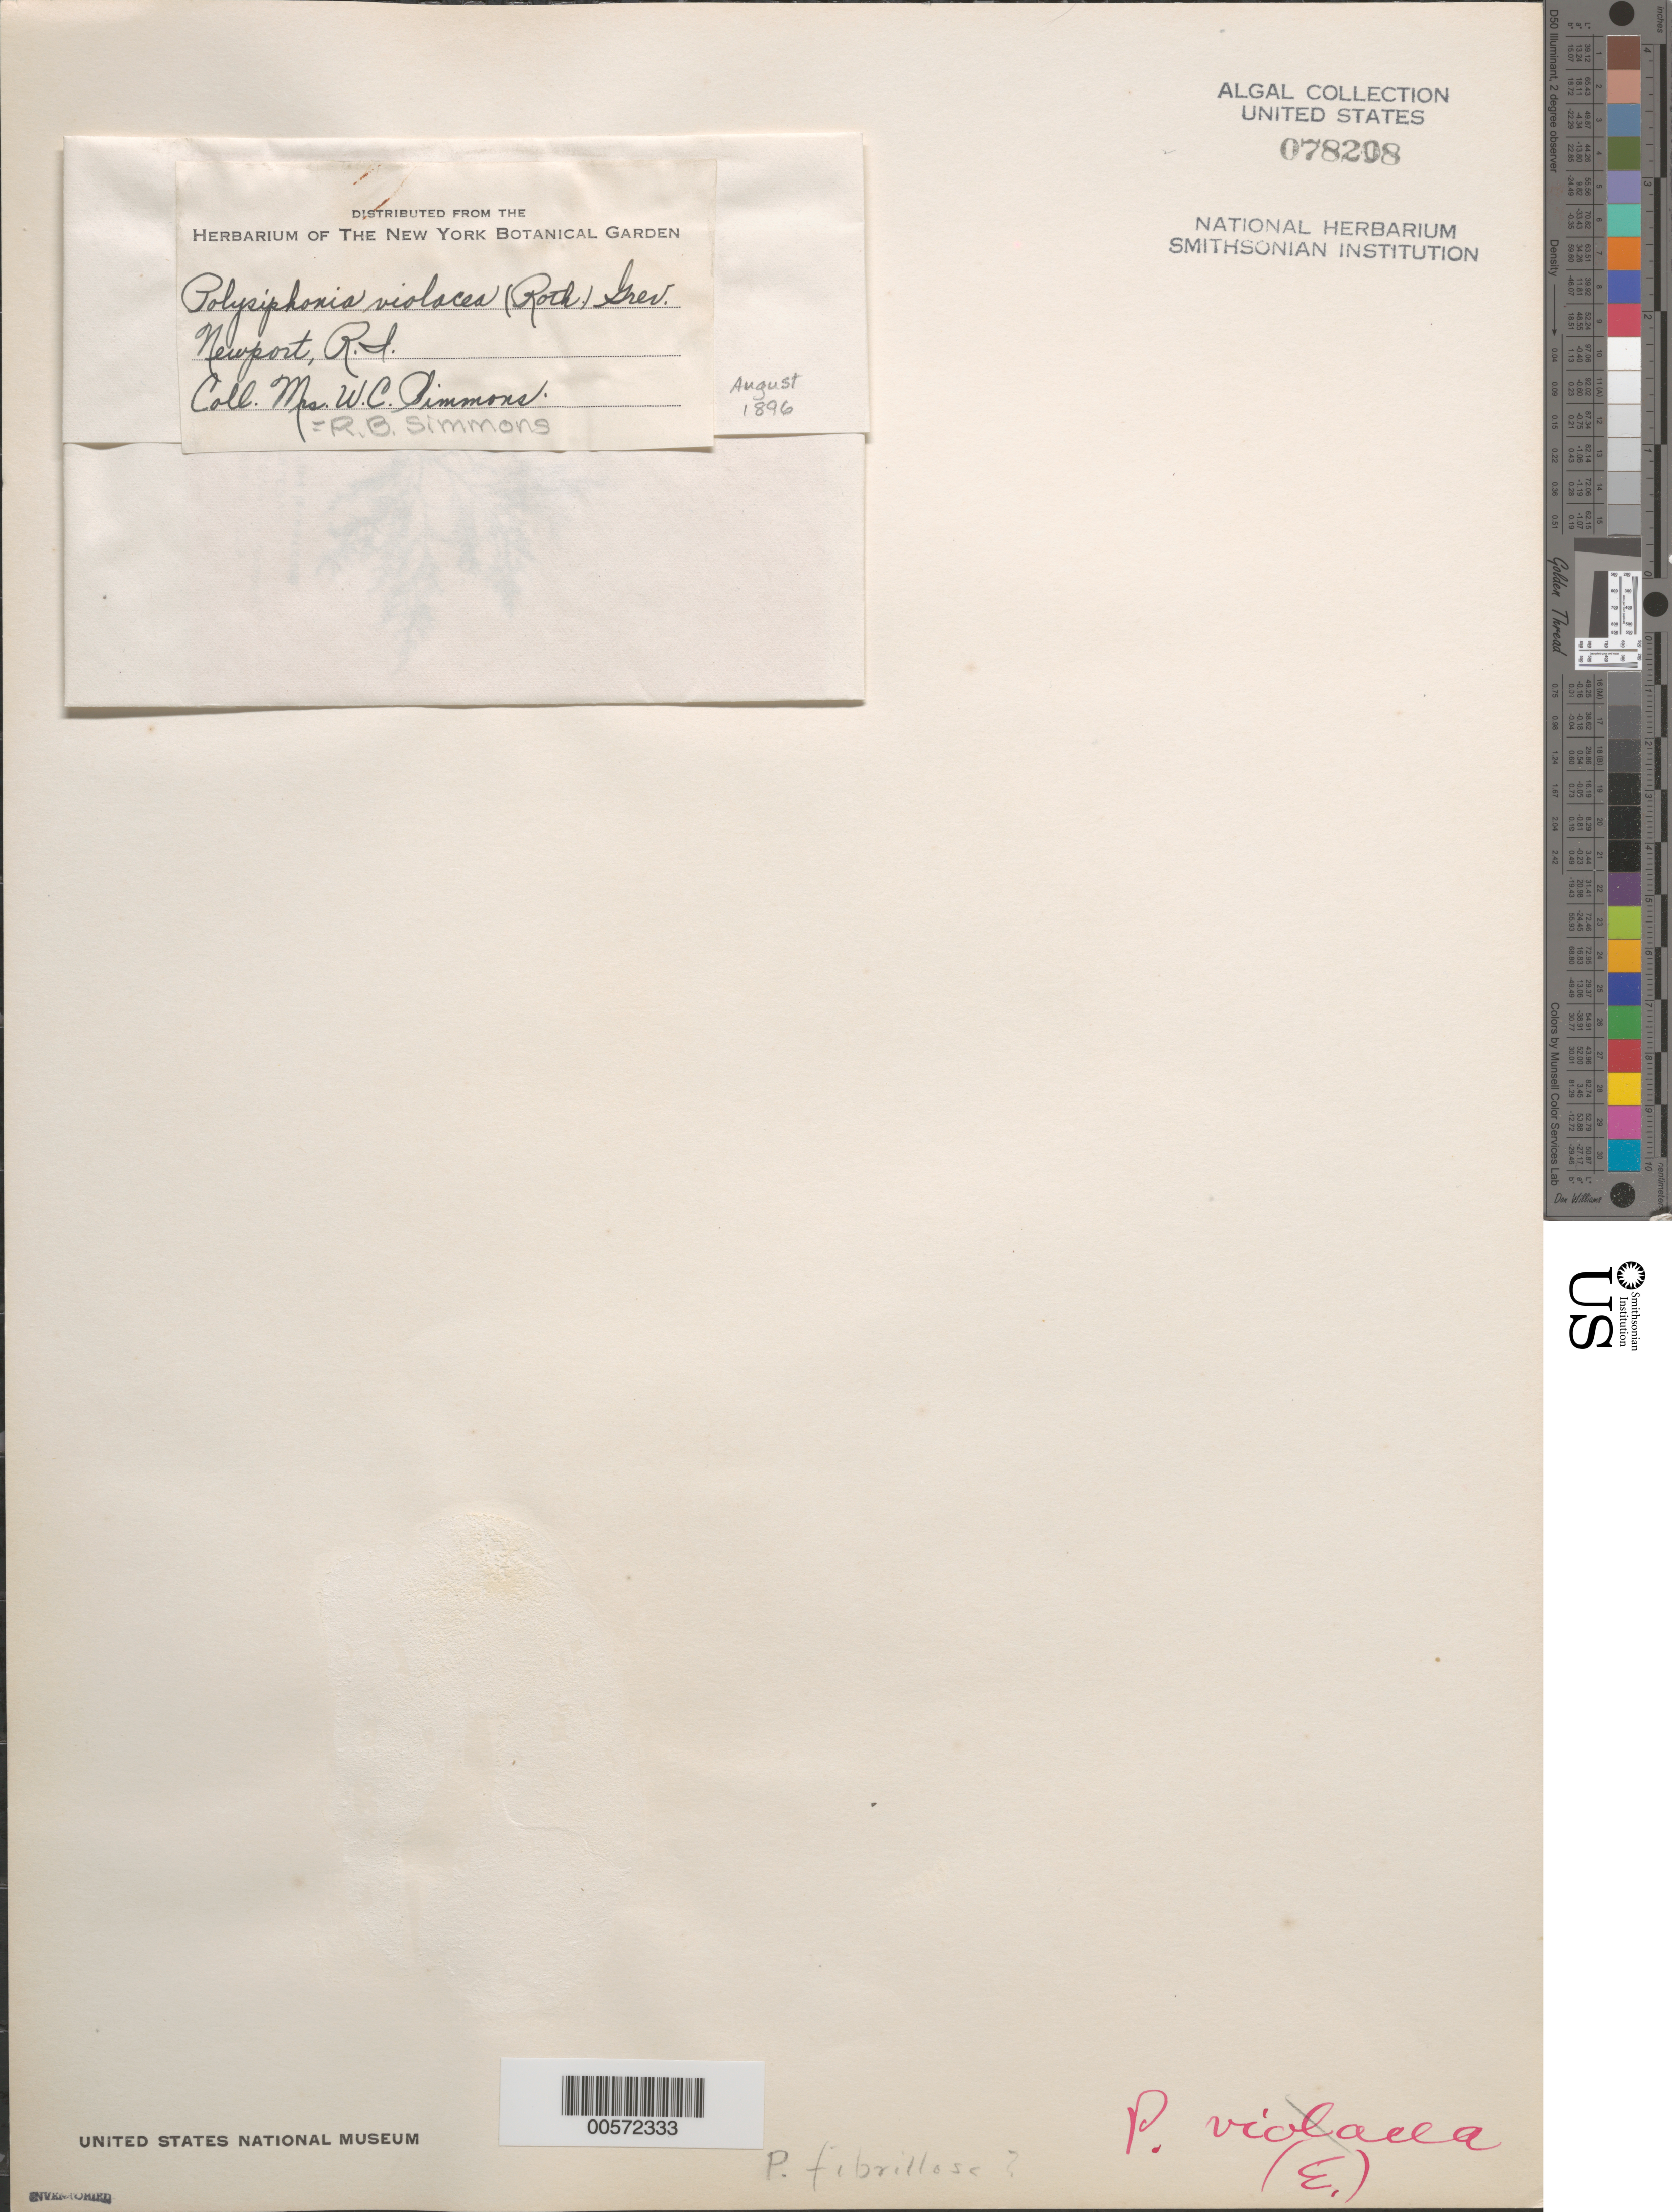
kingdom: Plantae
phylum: Rhodophyta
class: Florideophyceae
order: Ceramiales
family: Rhodomelaceae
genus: Leptosiphonia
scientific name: Leptosiphonia fibrillosa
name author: (C. Agardh) Savoie & G.W. Saunders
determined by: Algae name updating Project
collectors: R. B. Simmons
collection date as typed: Aug 1896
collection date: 1896-08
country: United States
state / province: Rhode Island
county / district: Newport County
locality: Newport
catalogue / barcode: US 78208